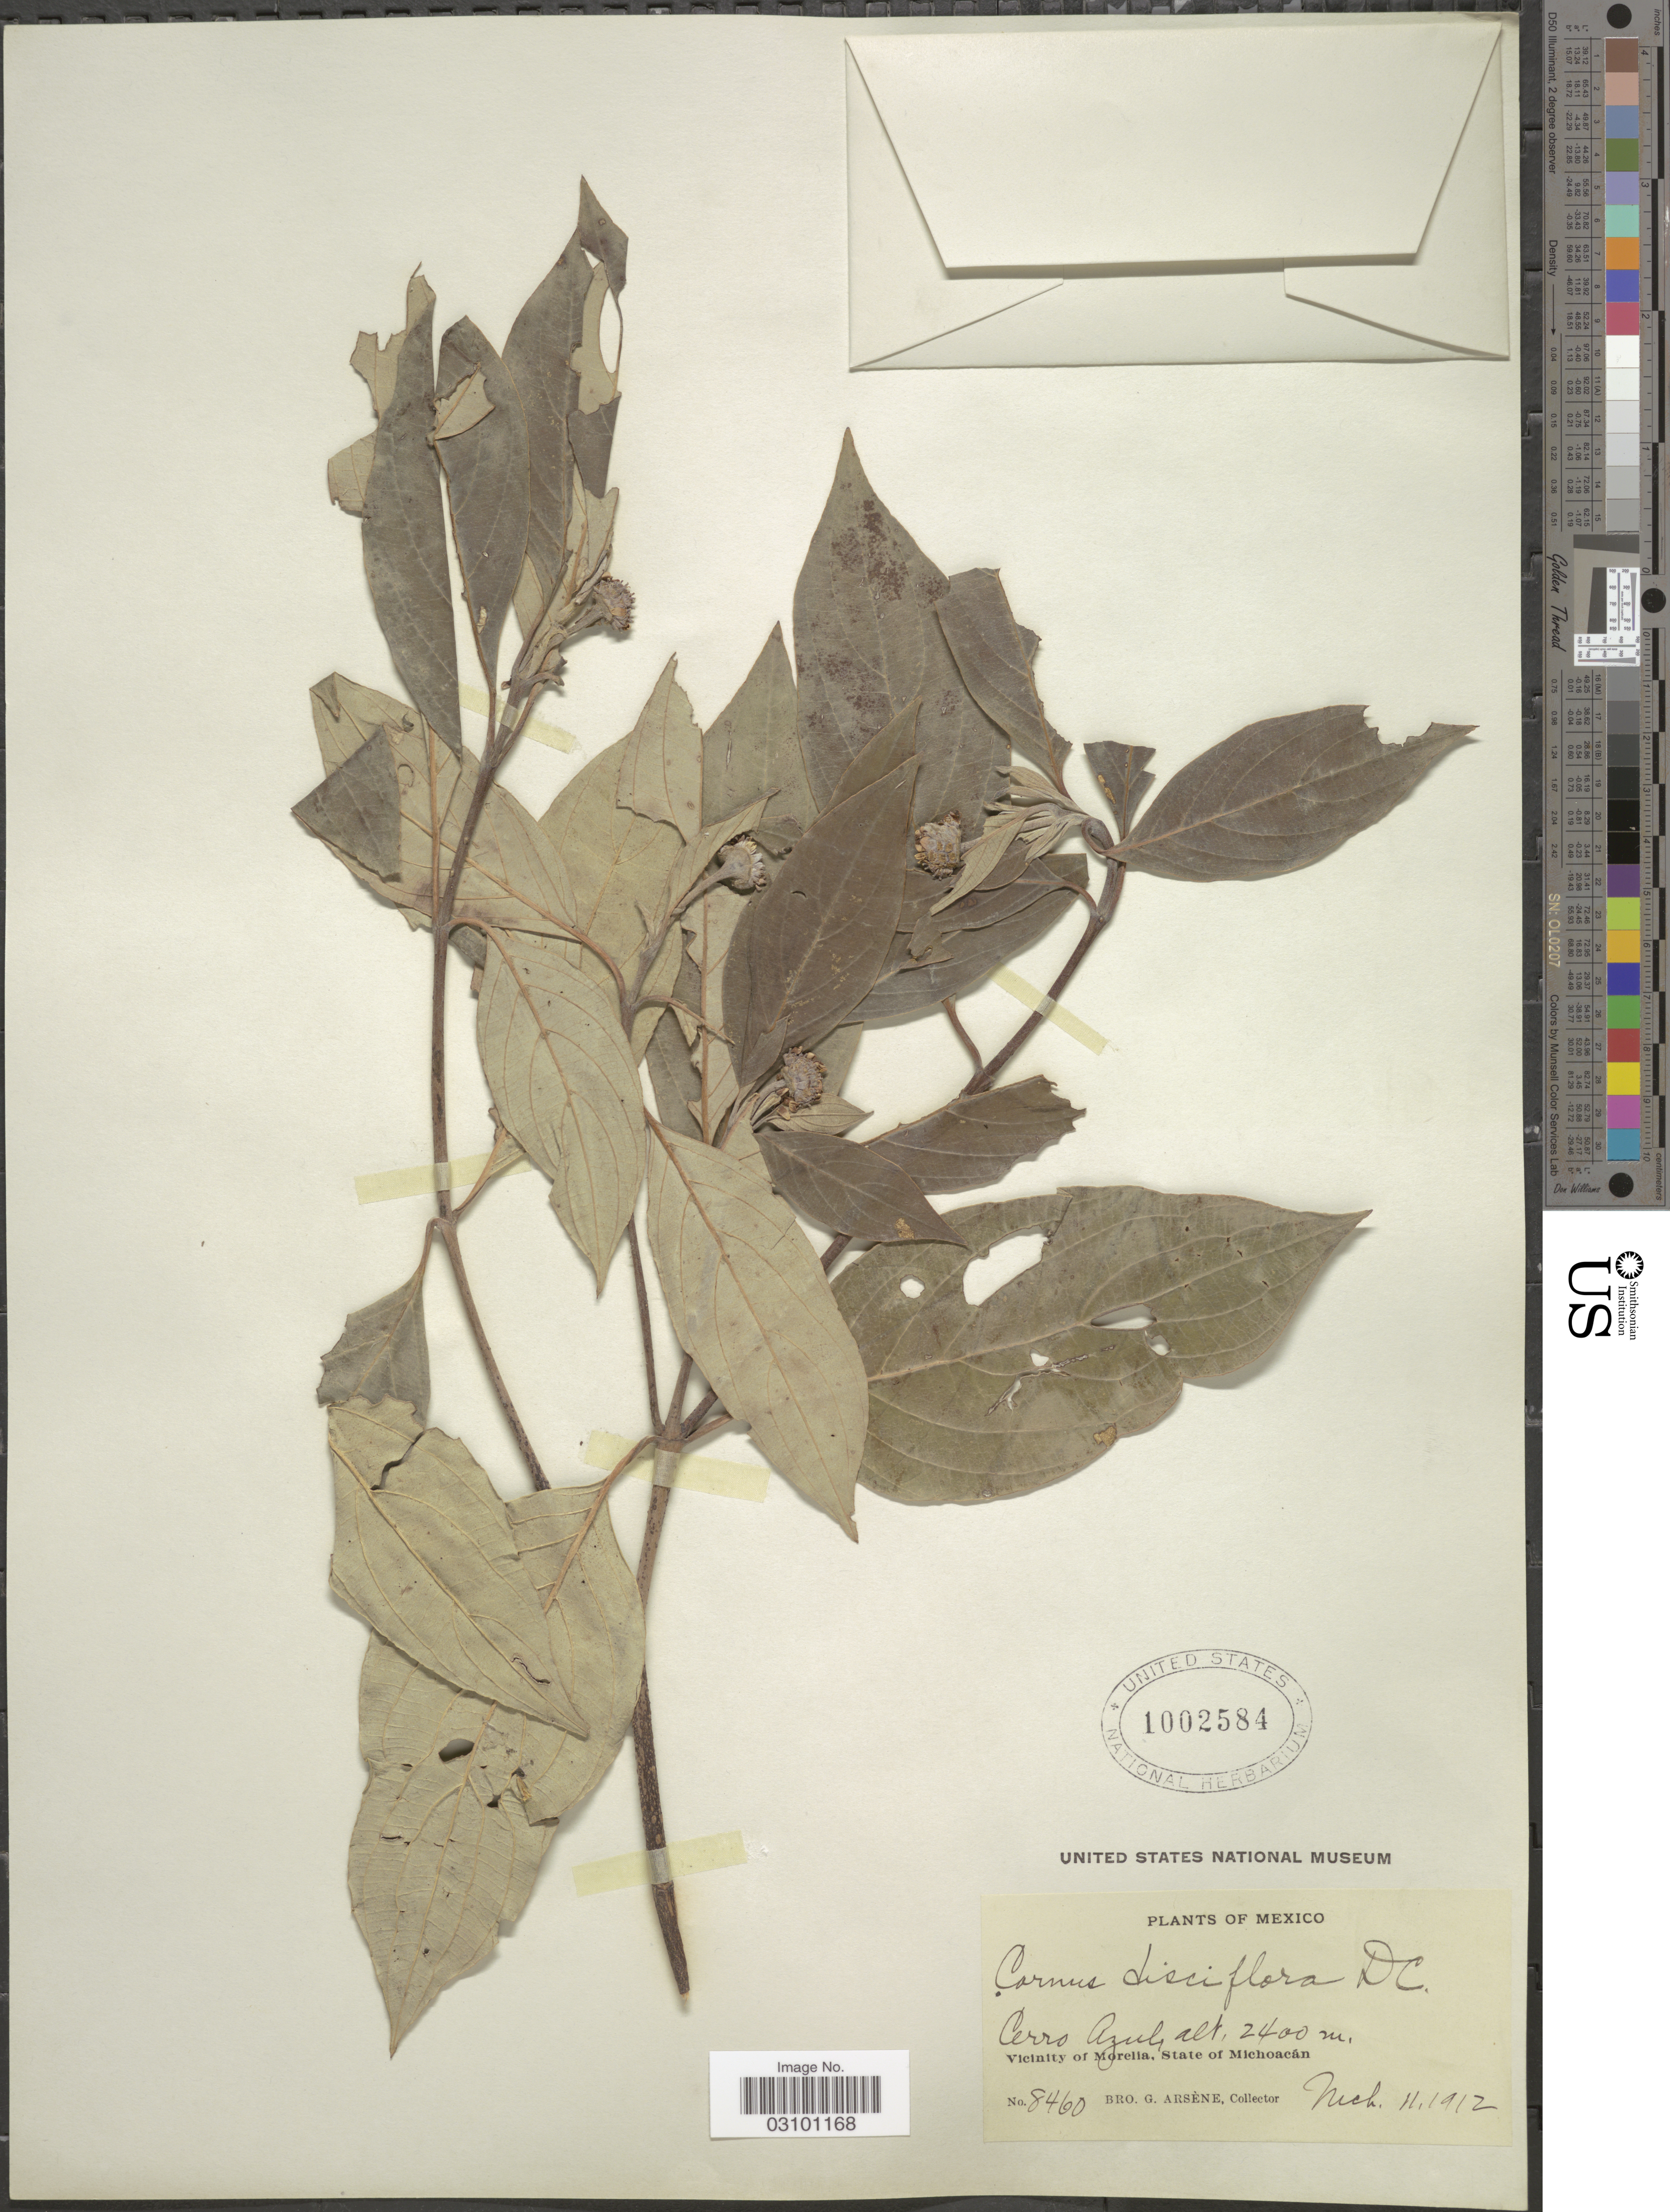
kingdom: Plantae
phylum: Tracheophyta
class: Magnoliopsida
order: Cornales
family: Cornaceae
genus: Cornus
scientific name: Cornus disciflora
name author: Moc. & Sessé ex DC.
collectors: Bro. G. Arsène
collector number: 8460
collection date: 1912-03-11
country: Mexico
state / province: Michoacán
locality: Cerro Azula. Vicinity of Morelia.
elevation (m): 2400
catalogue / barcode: US 1002584